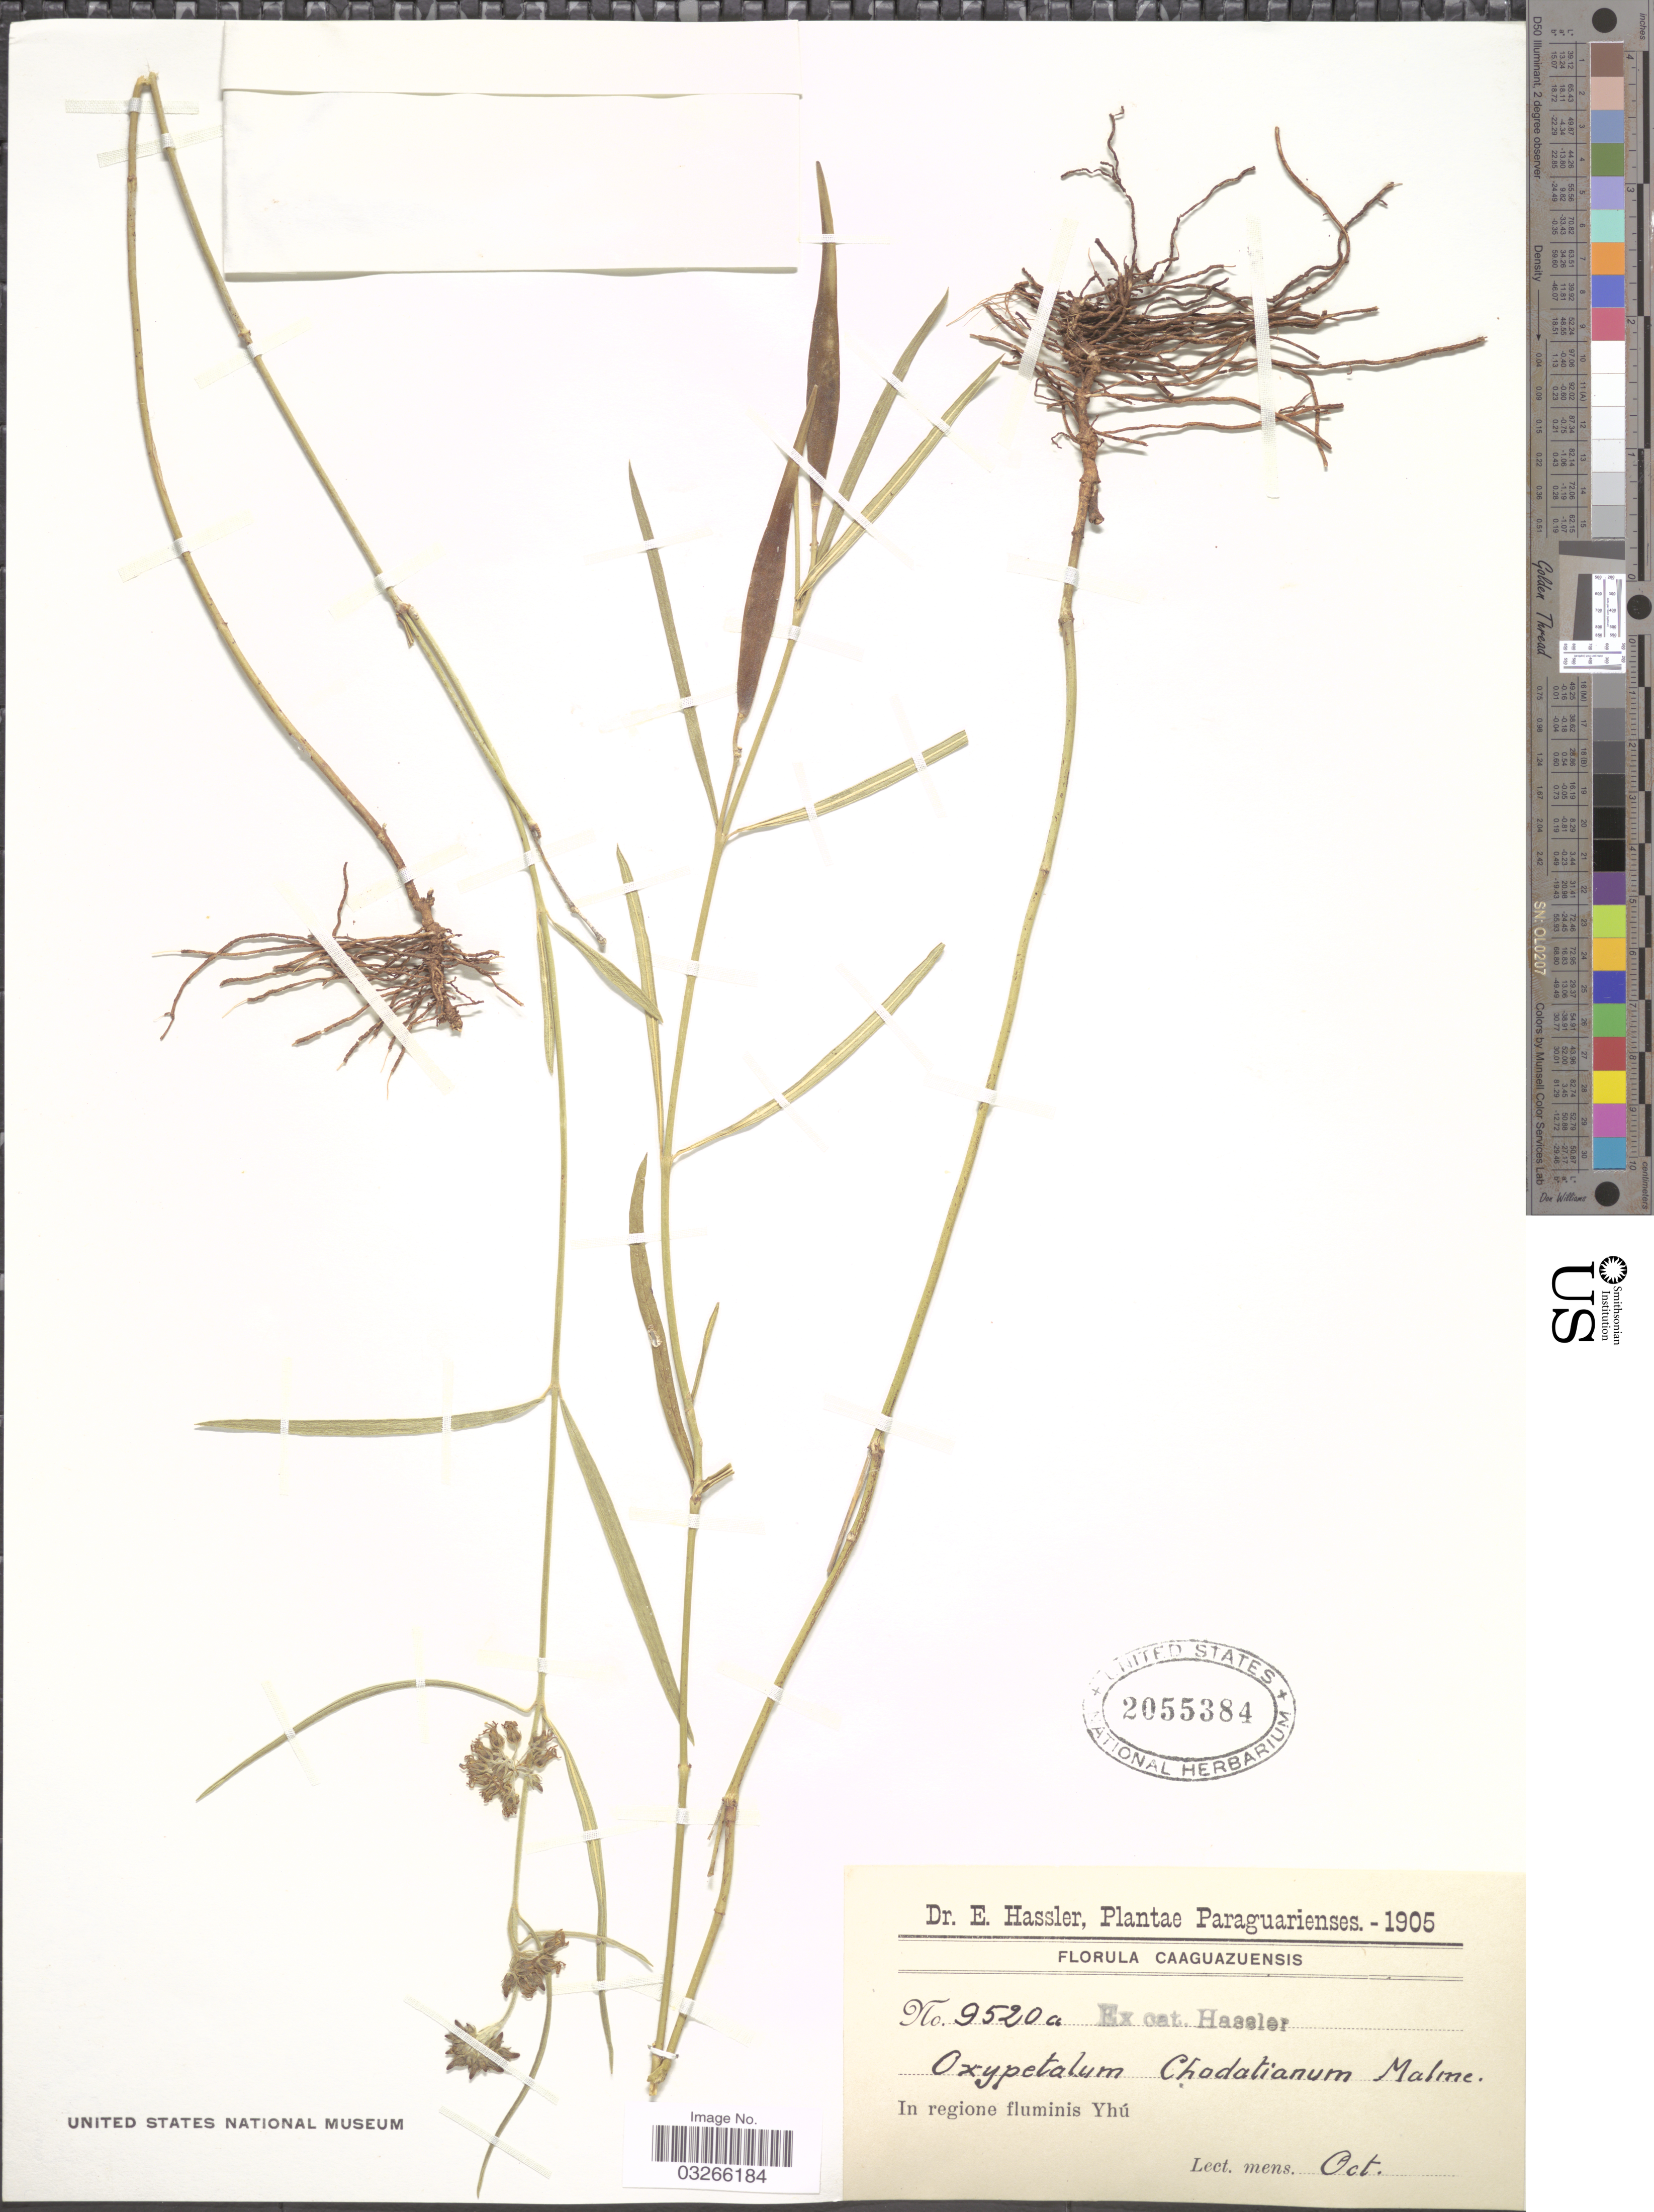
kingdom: Plantae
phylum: Tracheophyta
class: Magnoliopsida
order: Gentianales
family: Apocynaceae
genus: Oxypetalum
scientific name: Oxypetalum chodatianum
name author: Malme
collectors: E. Hassler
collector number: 9520a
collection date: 1905-10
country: Paraguay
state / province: Caaguazu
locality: In regione fluminis Yhú.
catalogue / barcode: US 2055384